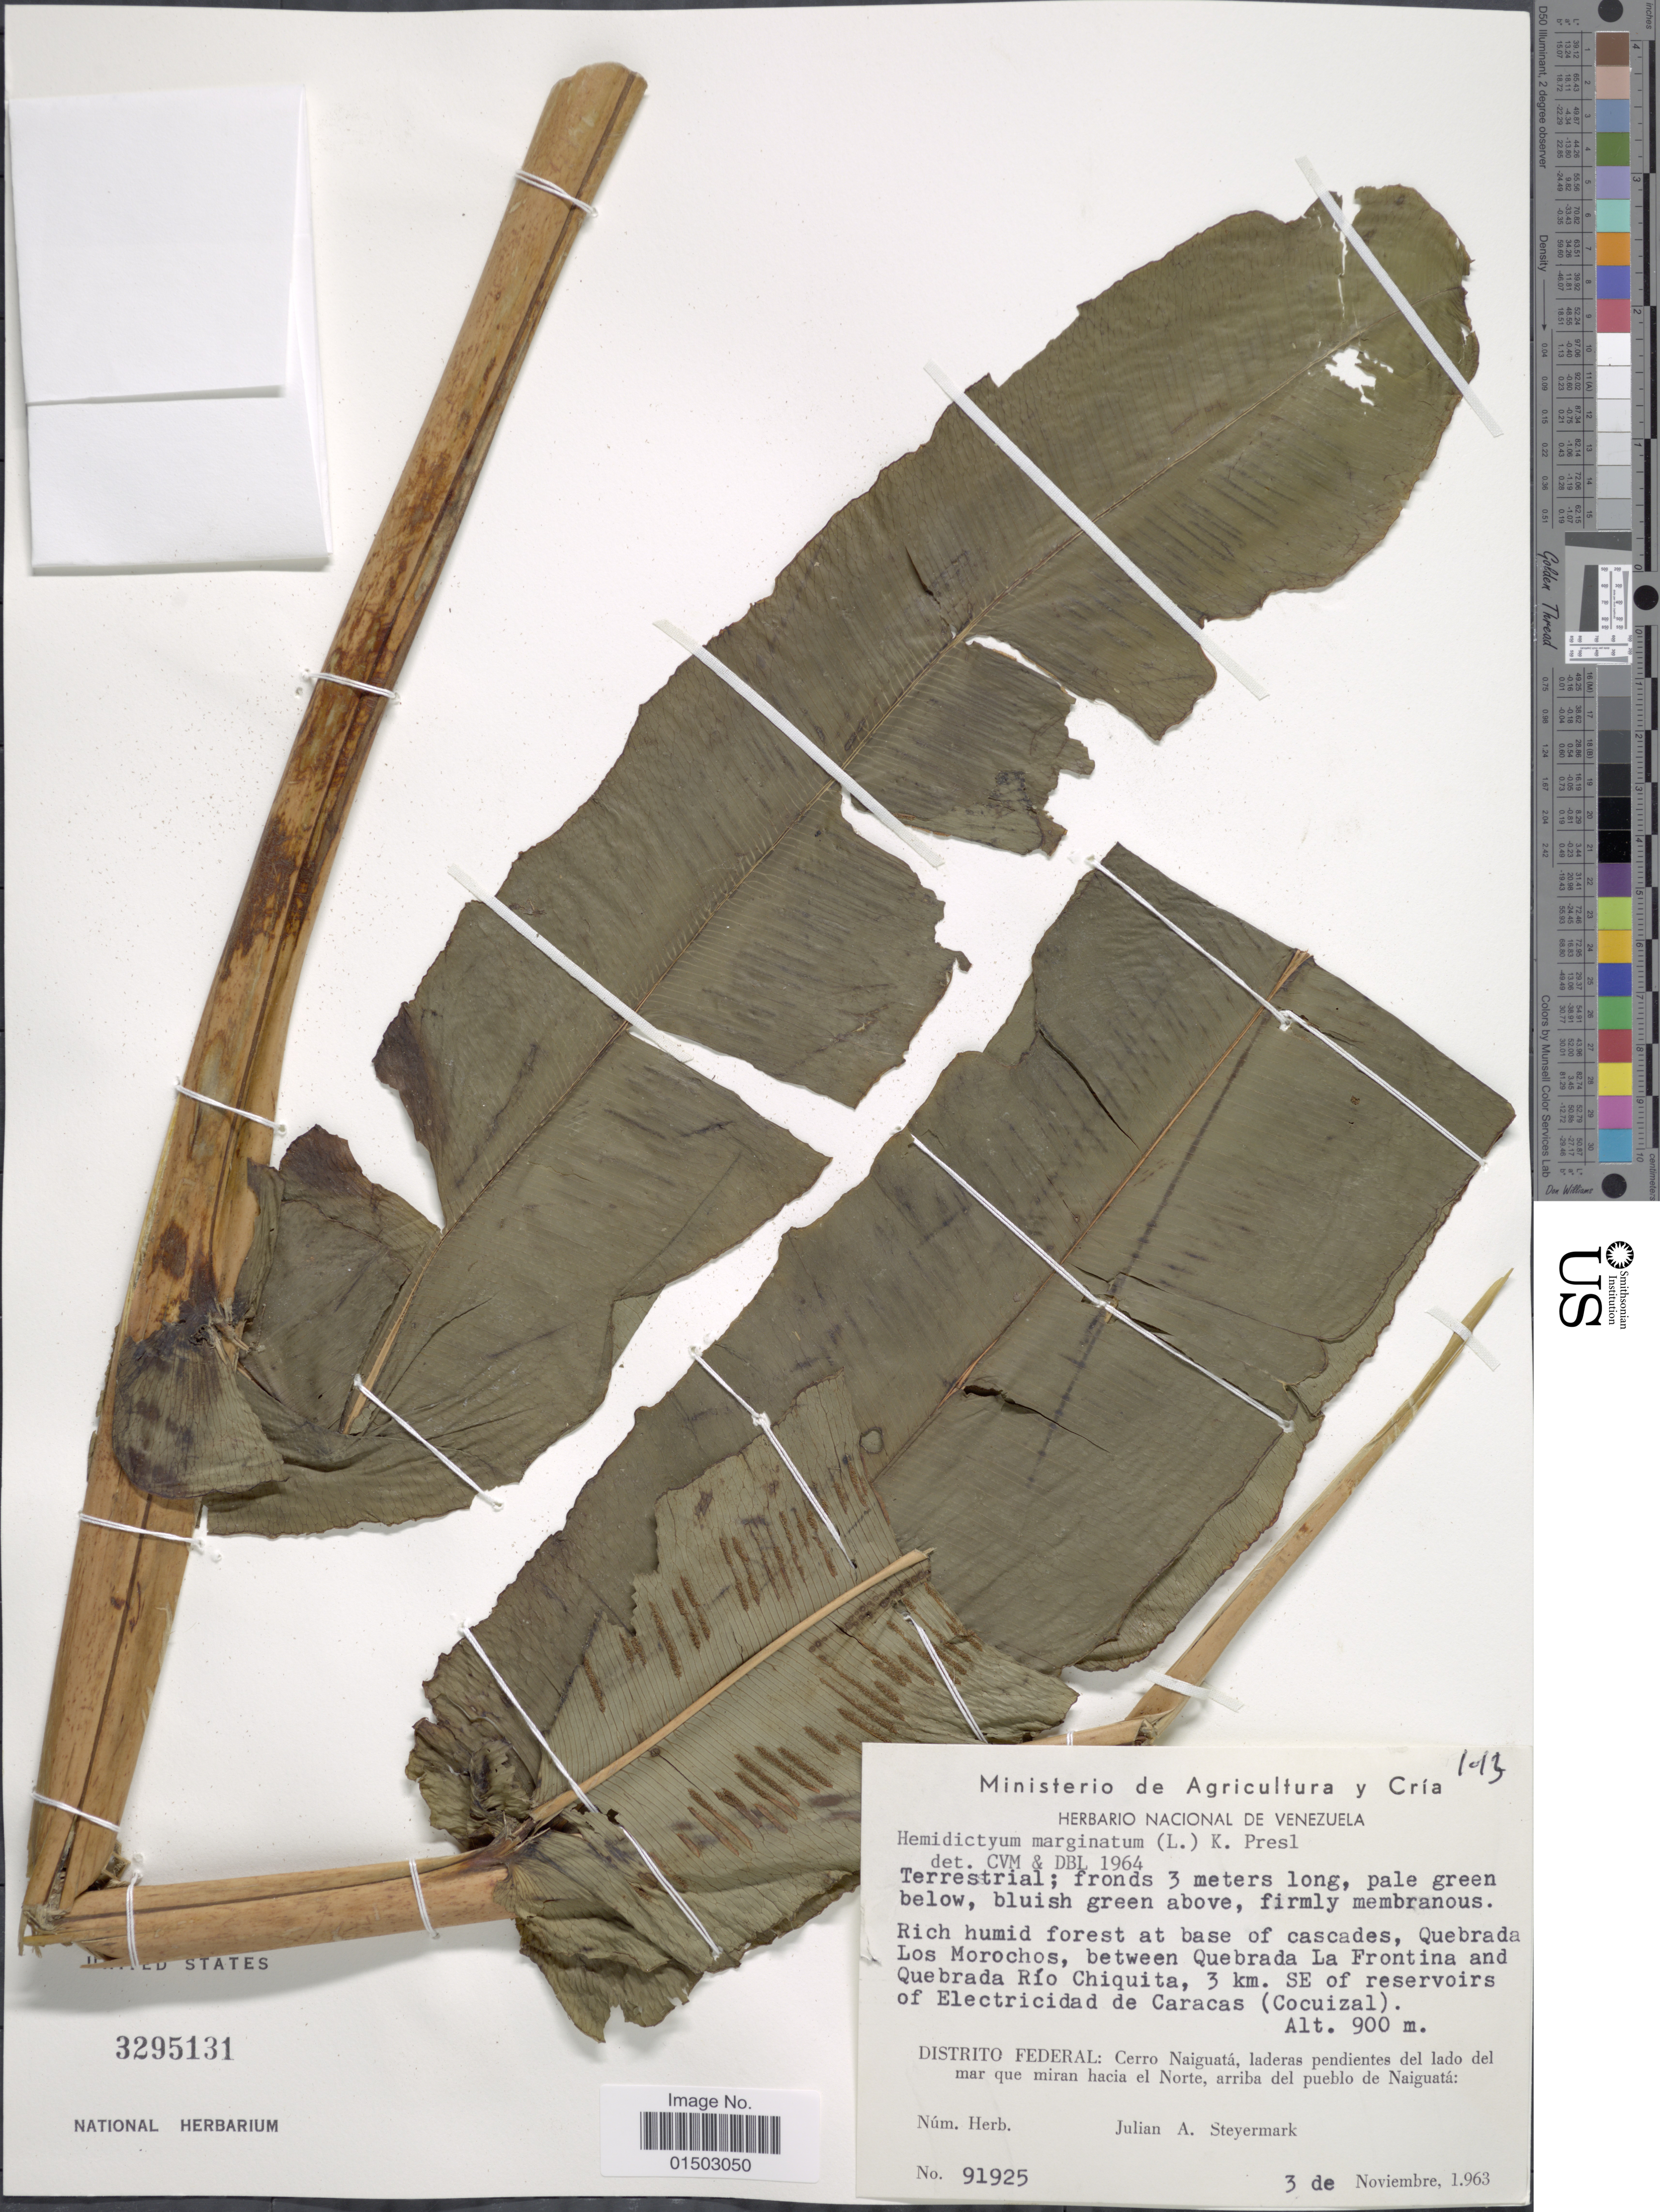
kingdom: Plantae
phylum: Tracheophyta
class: Polypodiopsida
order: Polypodiales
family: Hemidictyaceae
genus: Hemidictyum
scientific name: Hemidictyum marginatum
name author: (L.) C. Presl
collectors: J. Steyermark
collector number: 91925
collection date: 1963-11-03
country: Venezuela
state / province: Distrito Federal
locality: Rich humid forest at base of cascades, quebrada Los Morochos, between Quebrada La Frontina and Quebrada Rio Chiquita, 3 km SE of reservoirs of Electricidad de Caracas (Couizal). Distrito Federal: Cerro Naiguata, laderas pendientas del lado del mar que miran hacia el Norte, arriba del pueblo de Naiguata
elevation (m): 900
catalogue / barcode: US 3295131